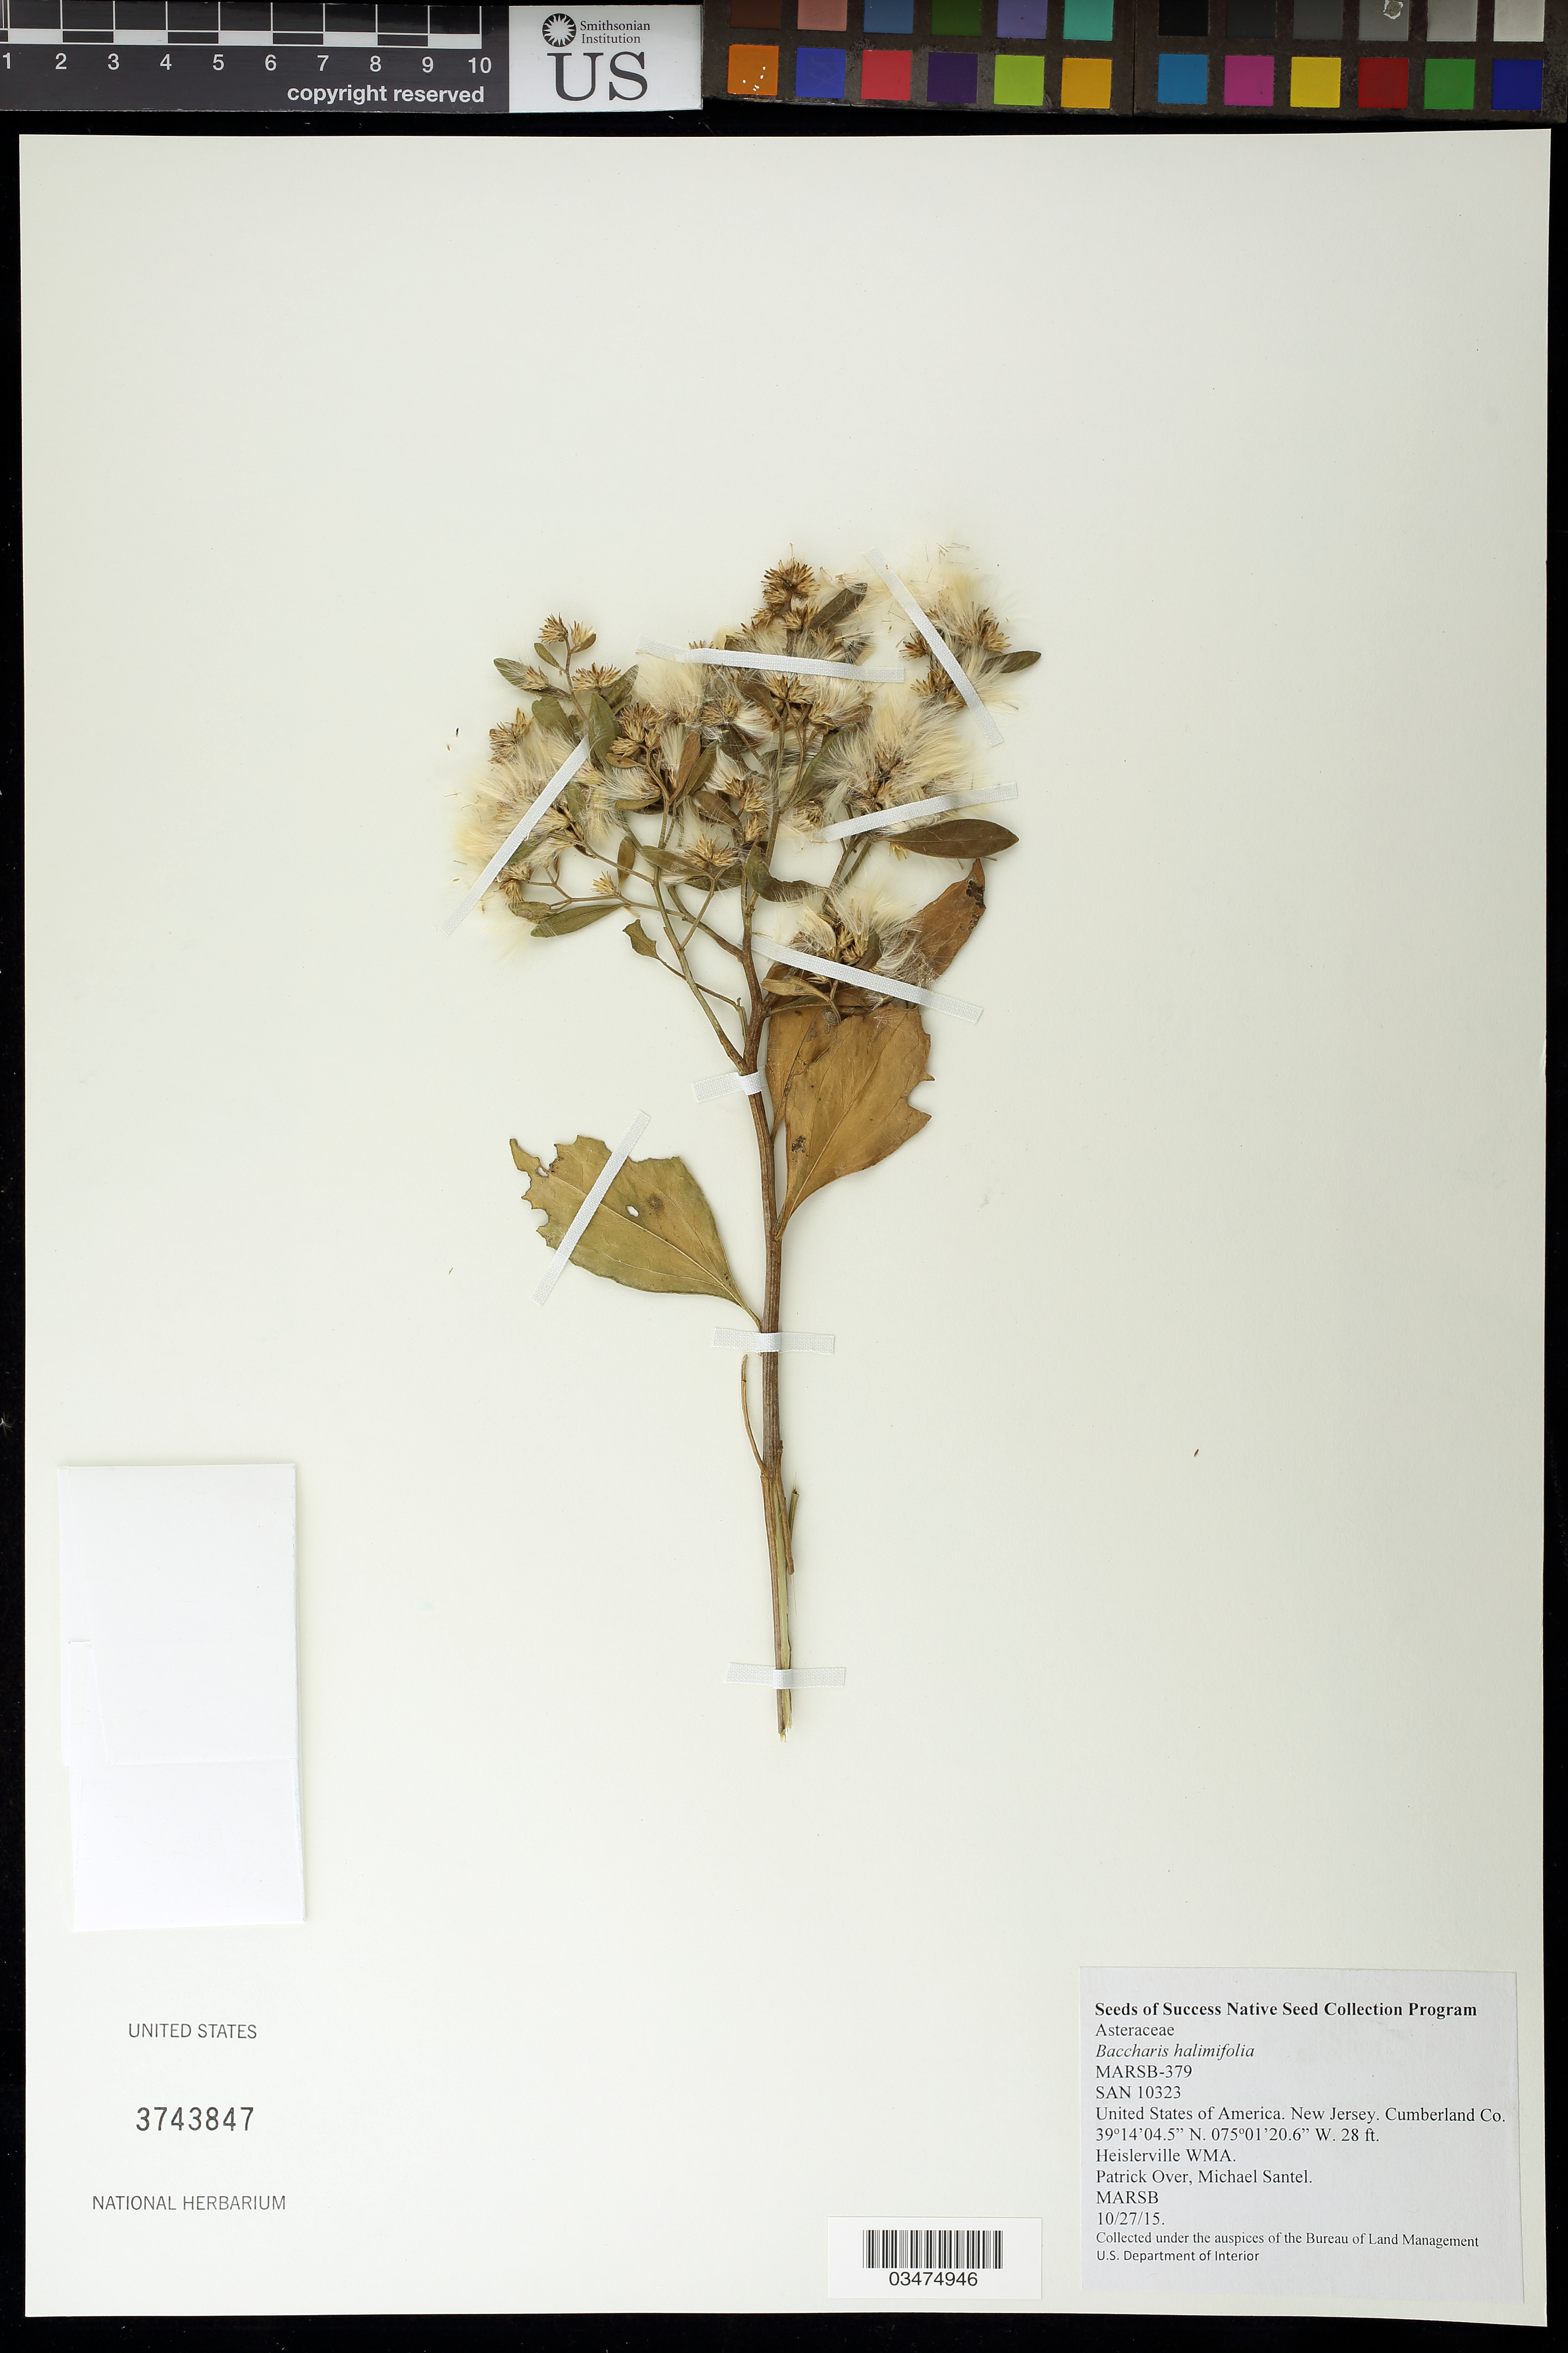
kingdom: Plantae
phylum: Tracheophyta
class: Magnoliopsida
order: Asterales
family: Asteraceae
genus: Baccharis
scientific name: Baccharis halimifolia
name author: L.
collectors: P. Over & M. Santel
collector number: MARSB-379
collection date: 2015-10-27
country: United States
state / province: New Jersey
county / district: Cumberland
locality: Heislerville Wildlife Management Area, Along gravel road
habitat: Tidal salt marsh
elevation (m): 9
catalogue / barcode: US 3743847